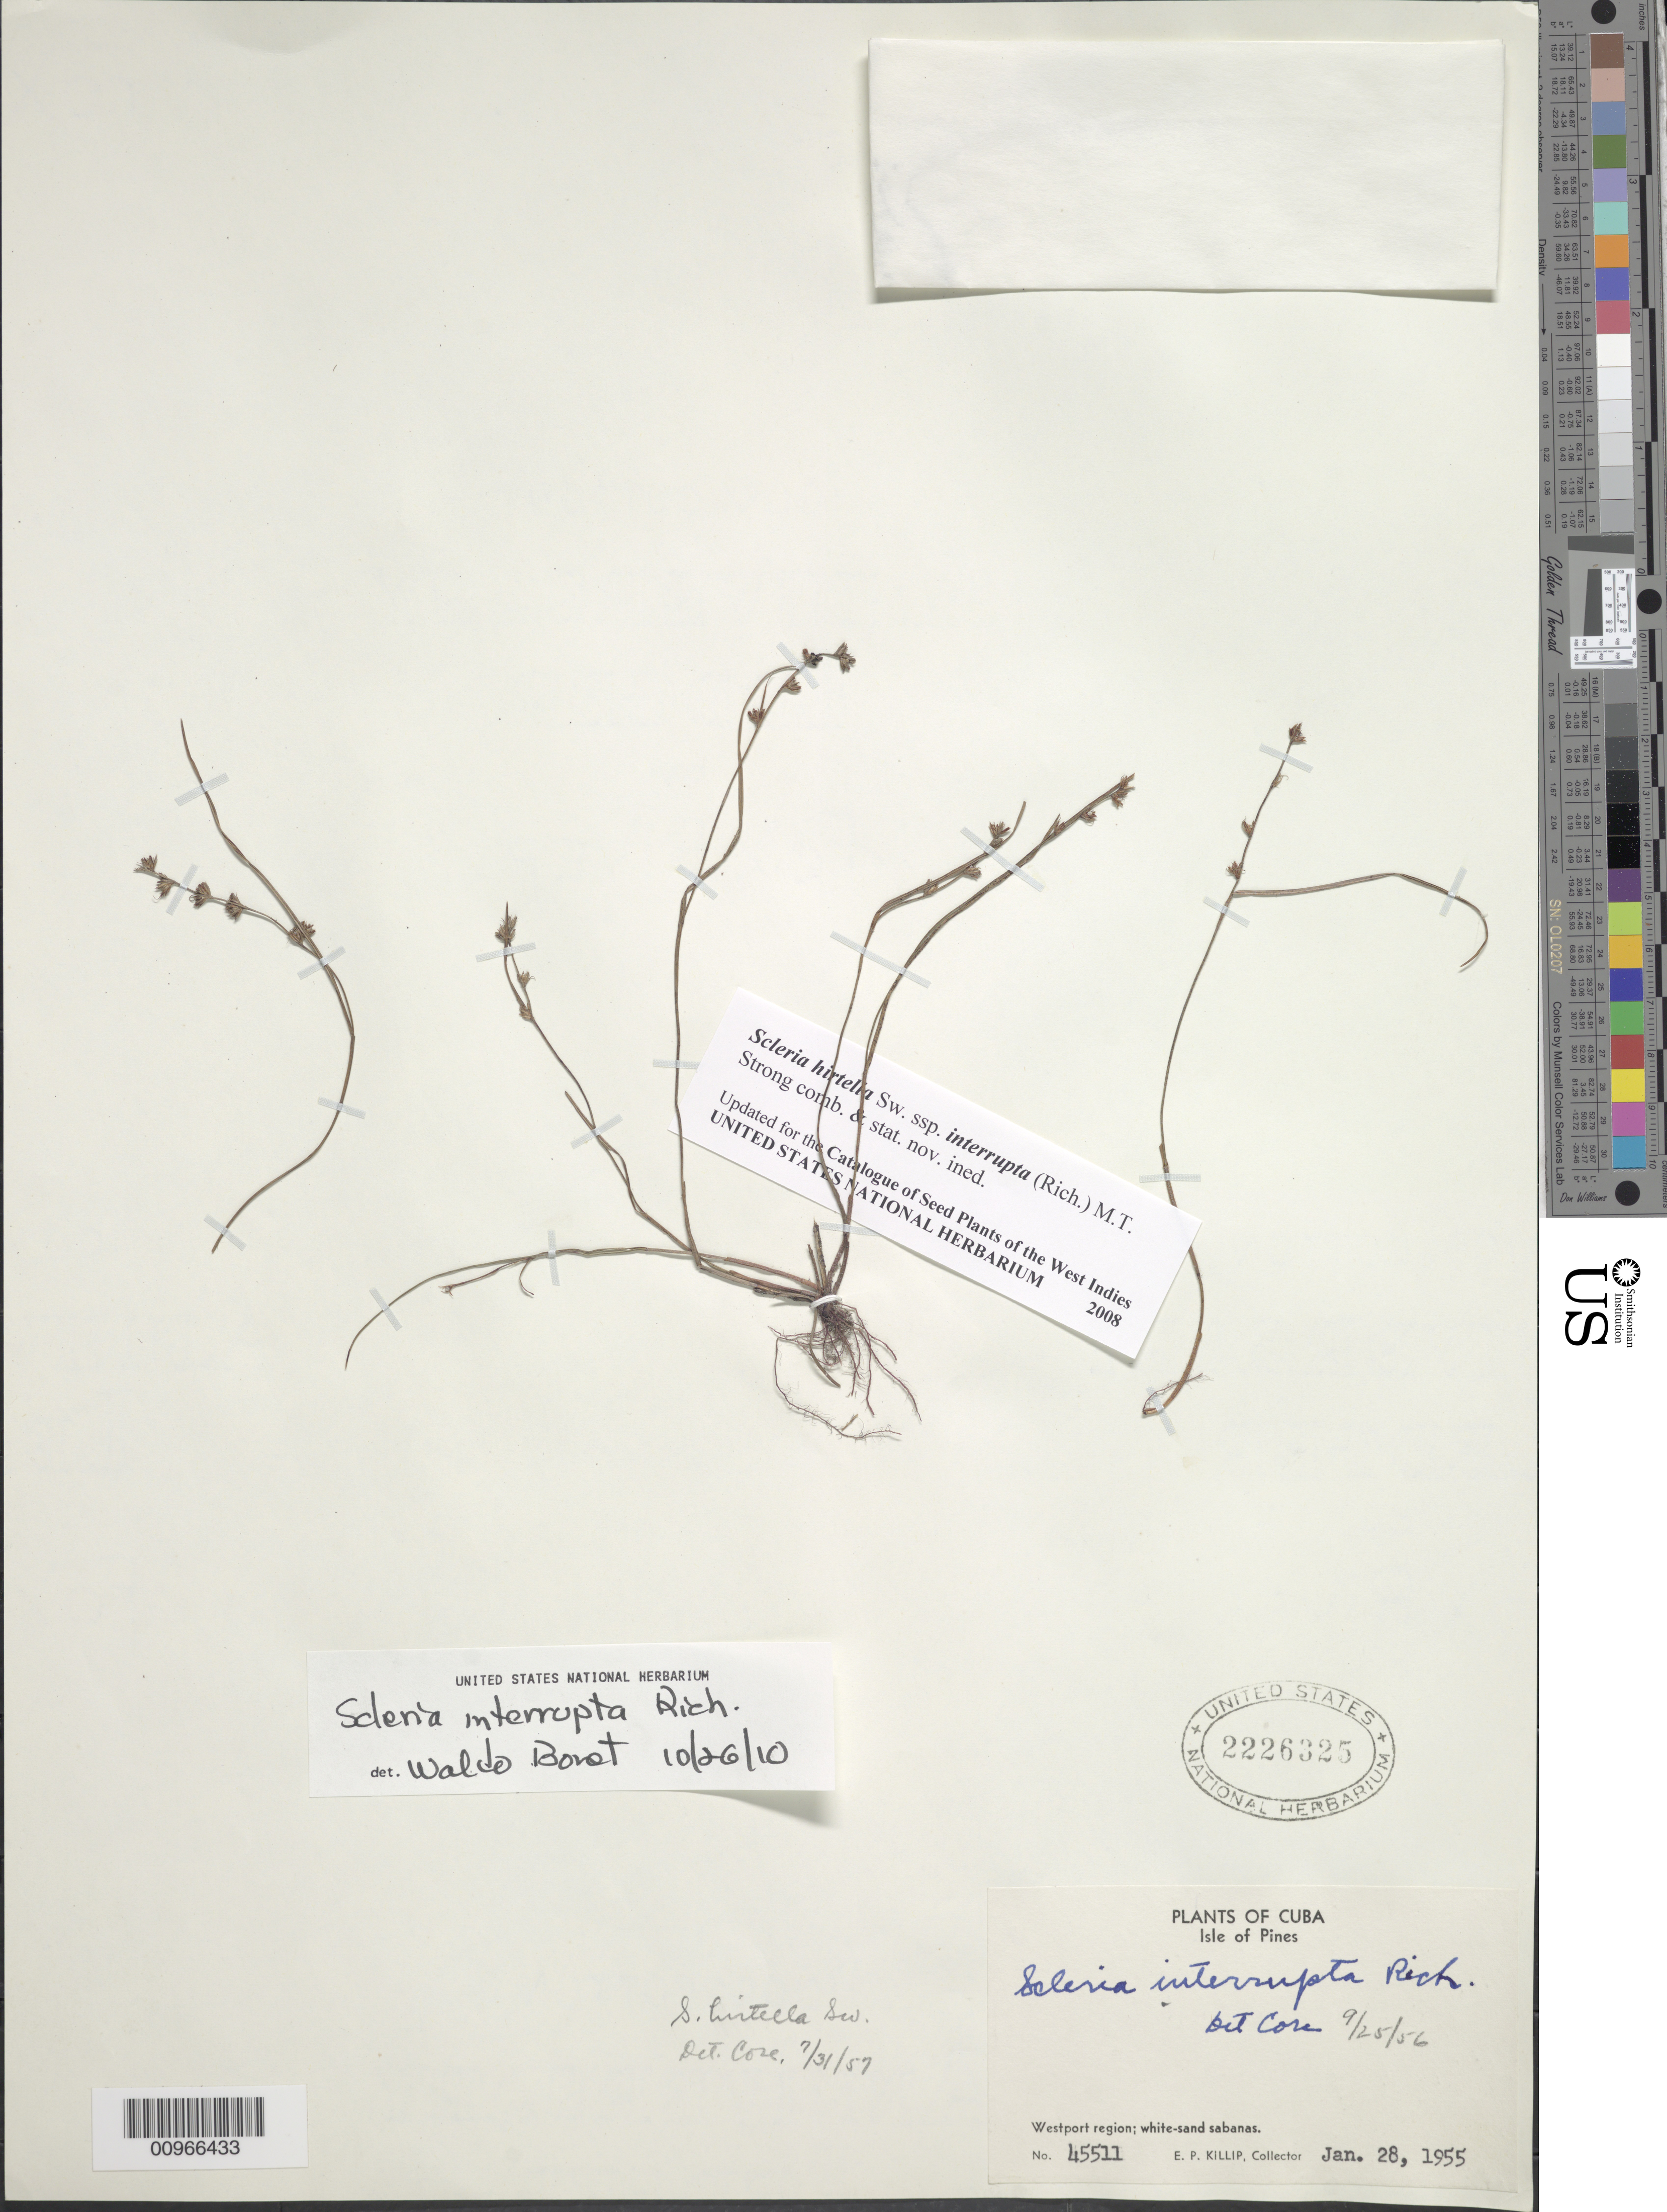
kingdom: Plantae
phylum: Tracheophyta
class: Liliopsida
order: Poales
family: Cyperaceae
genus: Scleria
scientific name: Scleria hirtella subsp. interrupta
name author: (Rich.) M.T. Strong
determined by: Strong, M. T., (US), Smithsonian Institution - National Museum of Natural History (UNITED STATES)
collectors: E. P. Killip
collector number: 45511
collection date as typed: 28 Jan 1955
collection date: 1955-01-28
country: Cuba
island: Isla de la Juventud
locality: Westport Region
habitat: White-sand sabanas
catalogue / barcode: US 2226325